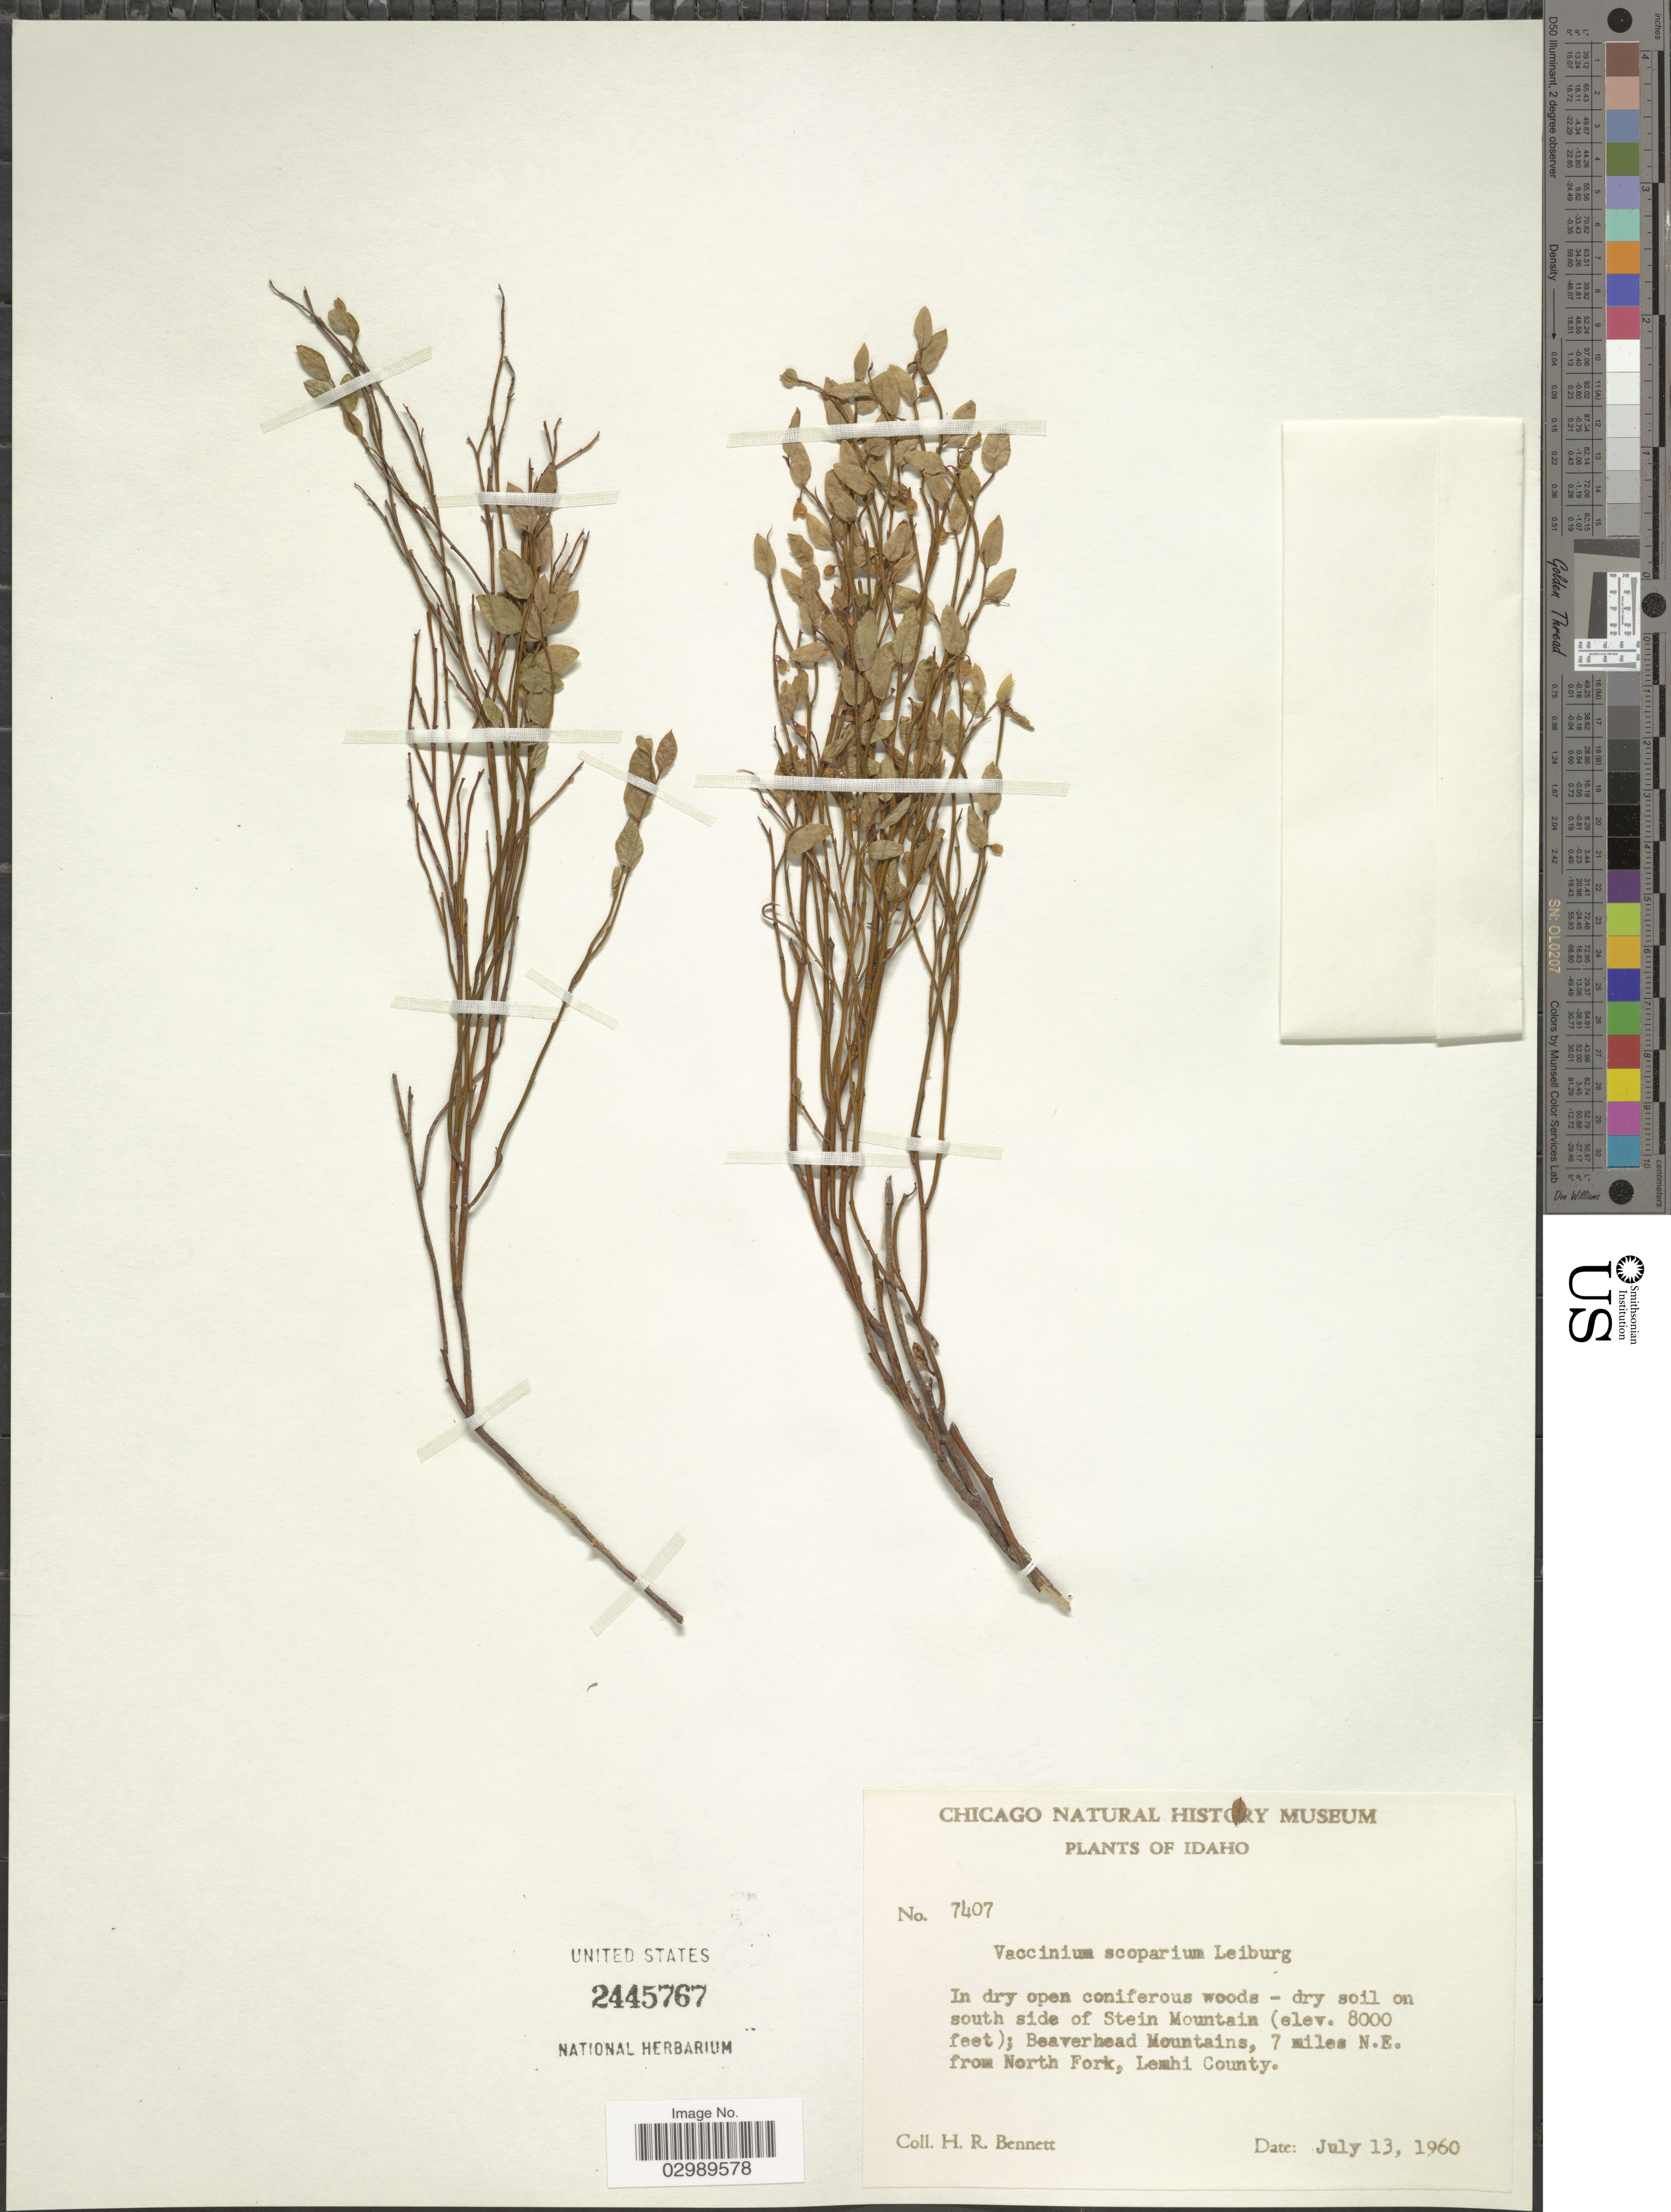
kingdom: Plantae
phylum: Tracheophyta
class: Magnoliopsida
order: Ericales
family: Ericaceae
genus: Vaccinium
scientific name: Vaccinium scoparium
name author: Leiberg ex Coville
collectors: H. R. Bennett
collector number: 7407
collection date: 1960-07-13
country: United States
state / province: Idaho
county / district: Lemhi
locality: Dry soil on south side of Stein Mountain, Beaverbed Mountains, 7 miles N.E. from North Fork.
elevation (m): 2438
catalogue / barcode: US 2445767